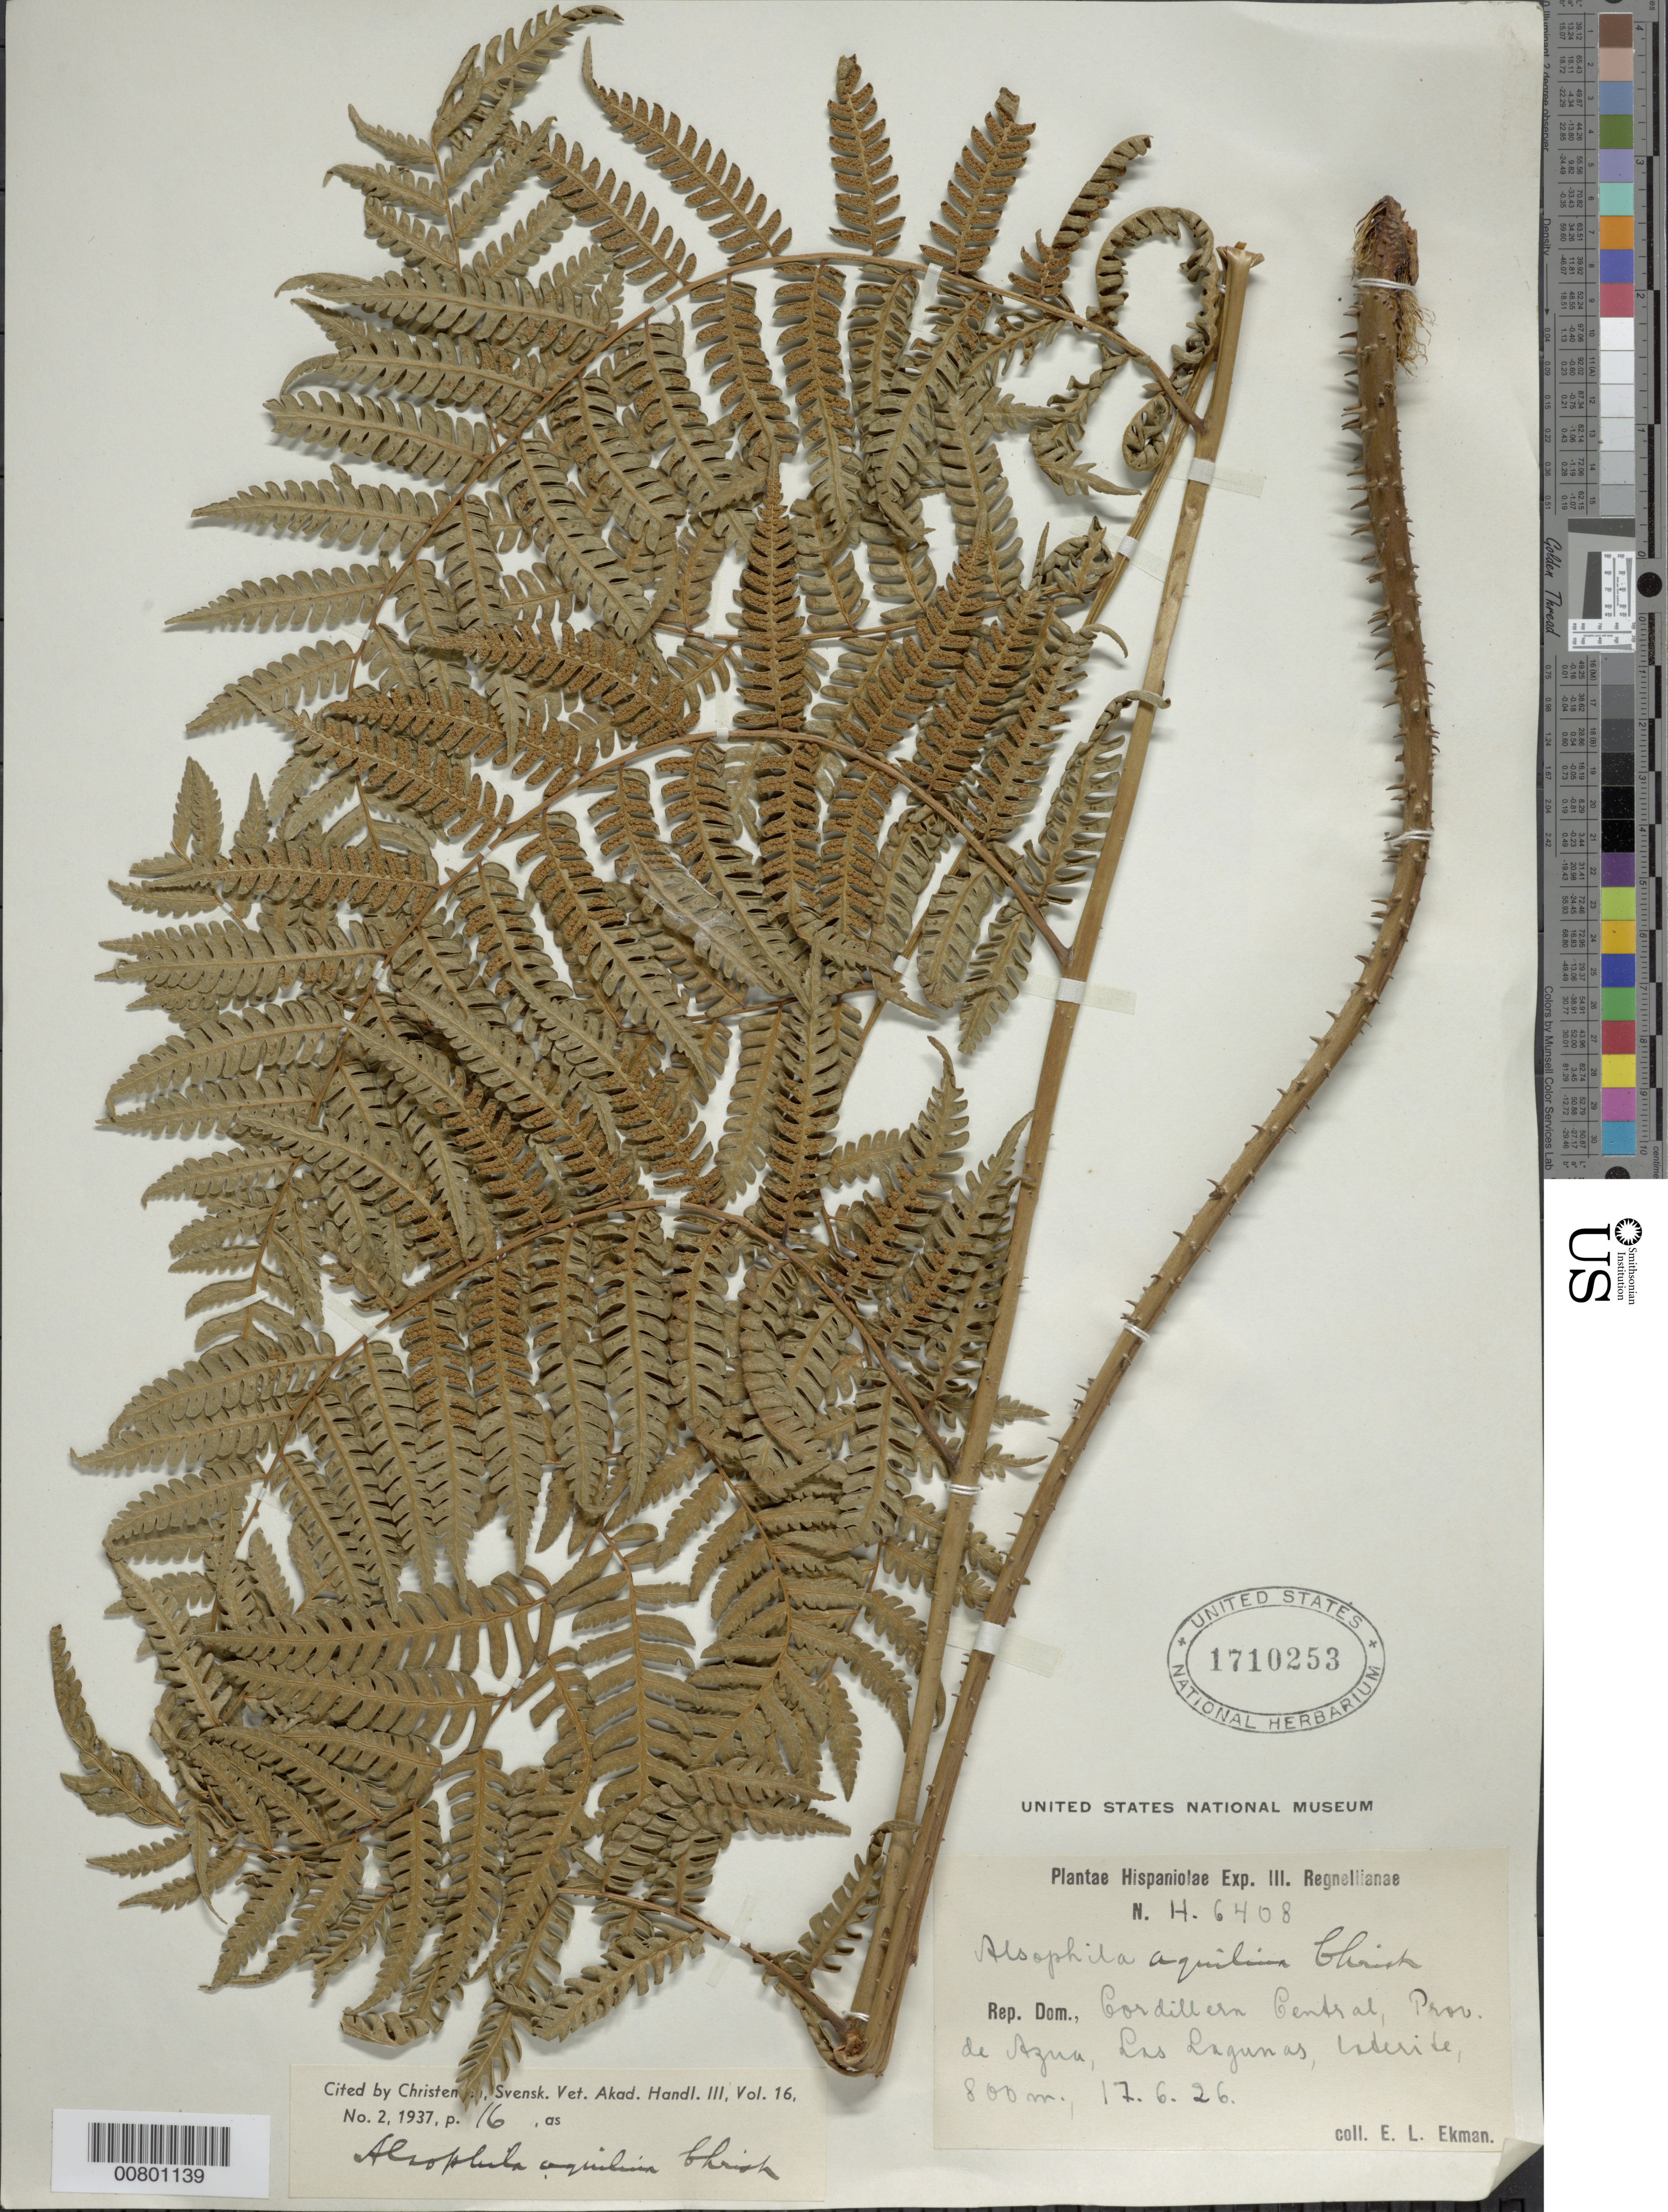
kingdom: Plantae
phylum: Tracheophyta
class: Polypodiopsida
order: Cyatheales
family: Cyatheaceae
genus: Cyathea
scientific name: Cyathea parvula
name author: (Jenman) Domin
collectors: E. L. Ekman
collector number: H 6408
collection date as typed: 17 Jun 1926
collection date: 1926-06-17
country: Dominican Republic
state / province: Azua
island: Hispaniola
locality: Cordillera Central, Las Lagunas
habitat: Laterite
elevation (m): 800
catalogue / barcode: US 1710253